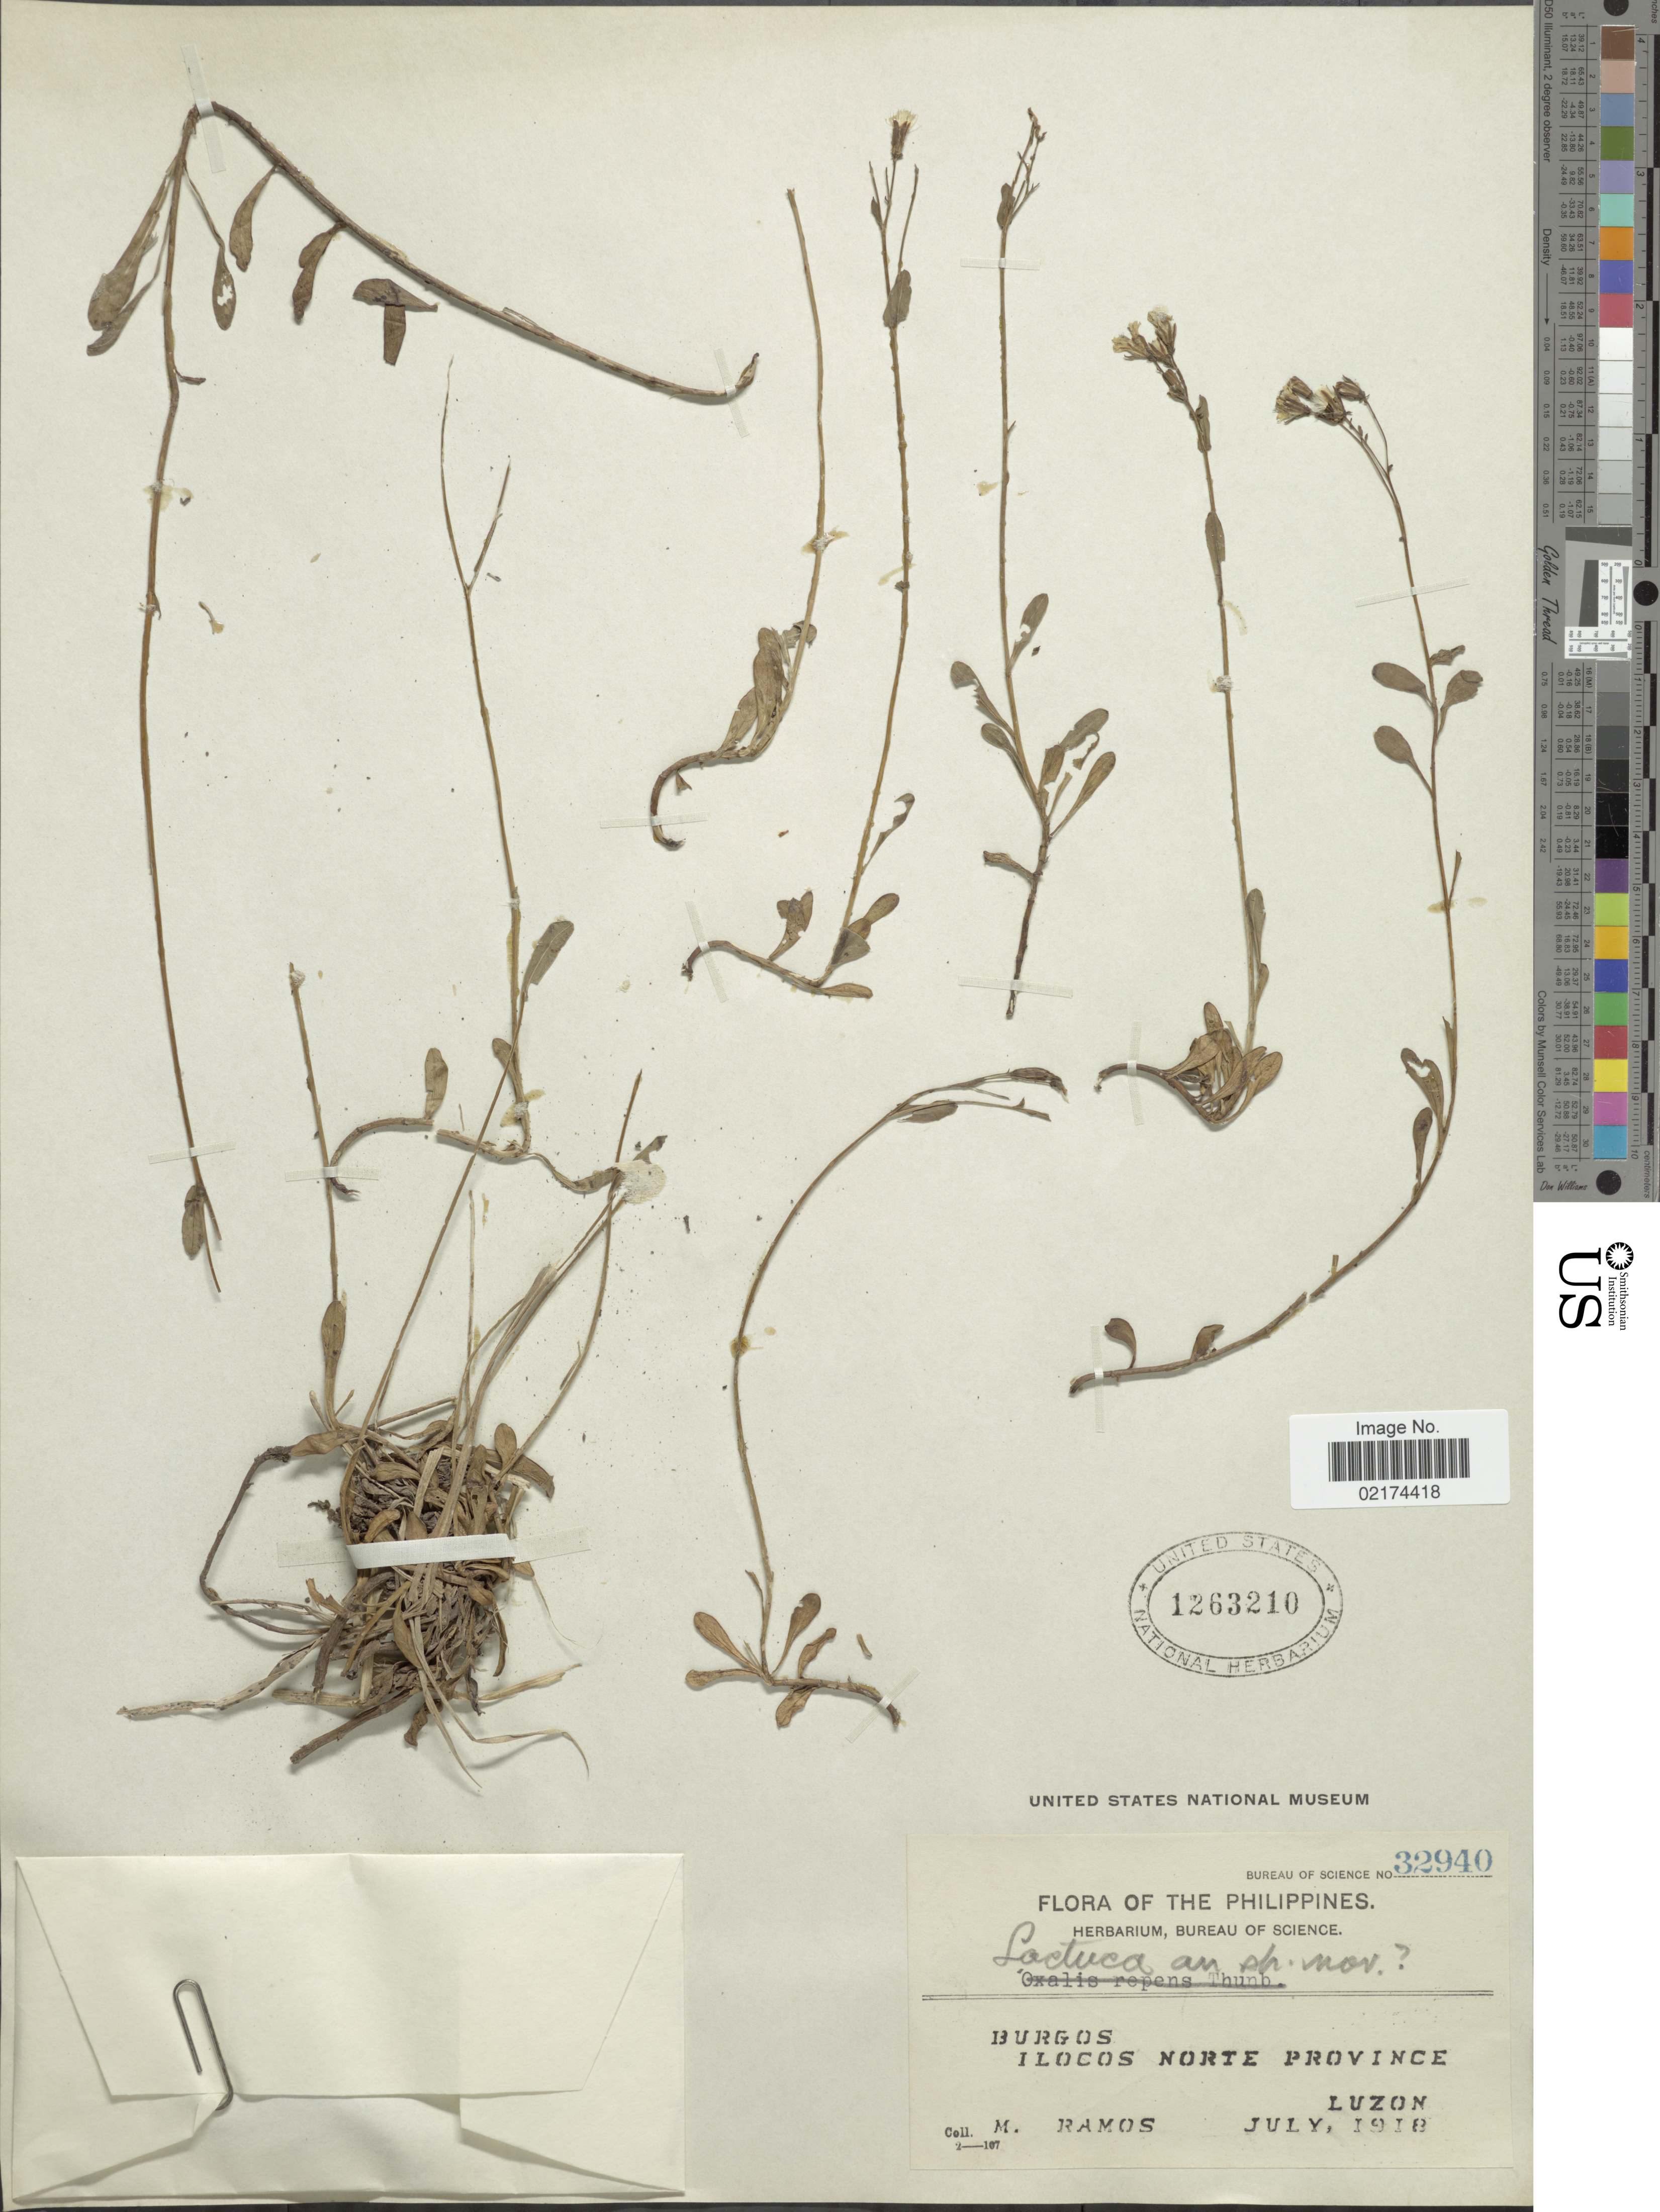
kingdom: Plantae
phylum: Tracheophyta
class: Magnoliopsida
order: Asterales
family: Asteraceae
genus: Lactuca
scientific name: Lactuca sp.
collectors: M. Ramos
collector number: Bureau Of Science 32940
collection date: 1918-07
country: Philippines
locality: Burgos, Ilocos Norte Province, Luzon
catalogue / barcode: US 1263210